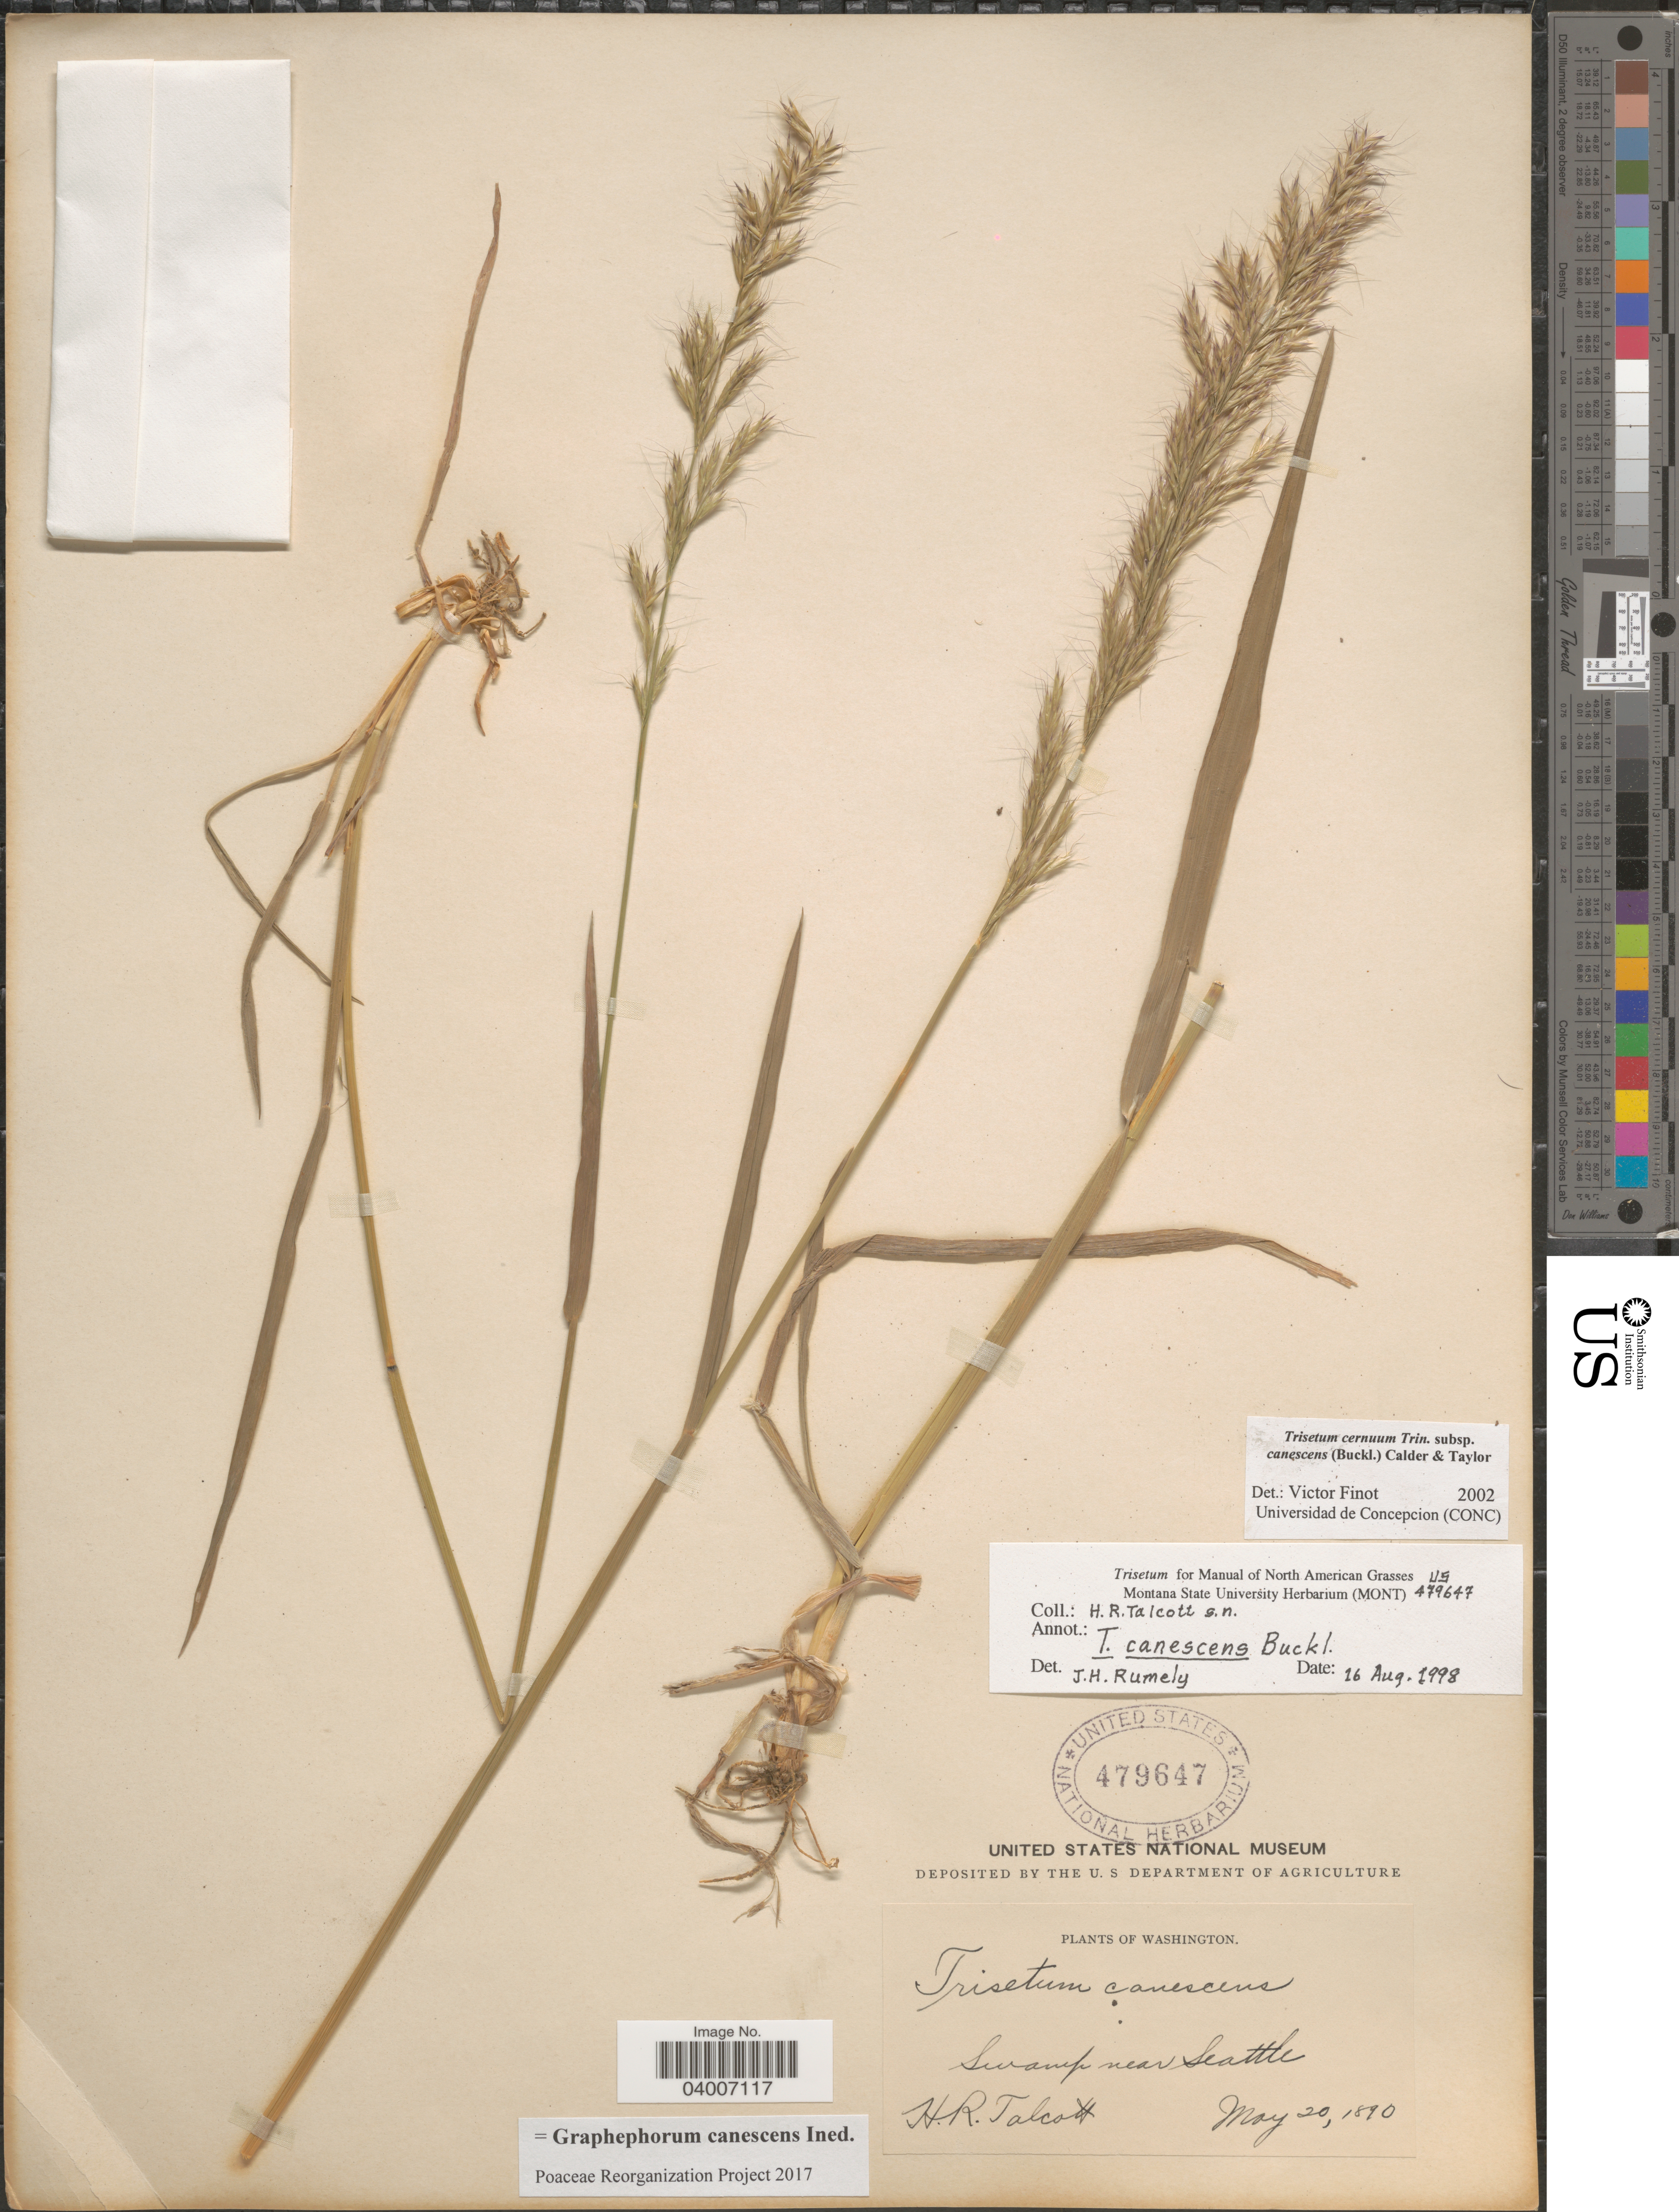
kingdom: Plantae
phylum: Tracheophyta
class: Liliopsida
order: Poales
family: Poaceae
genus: Graphephorum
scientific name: Graphephorum canescens ined.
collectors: H. Talcott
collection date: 1890-05-20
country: United States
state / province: Washington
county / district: King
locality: Swamp near Seattle.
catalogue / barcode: US 479647